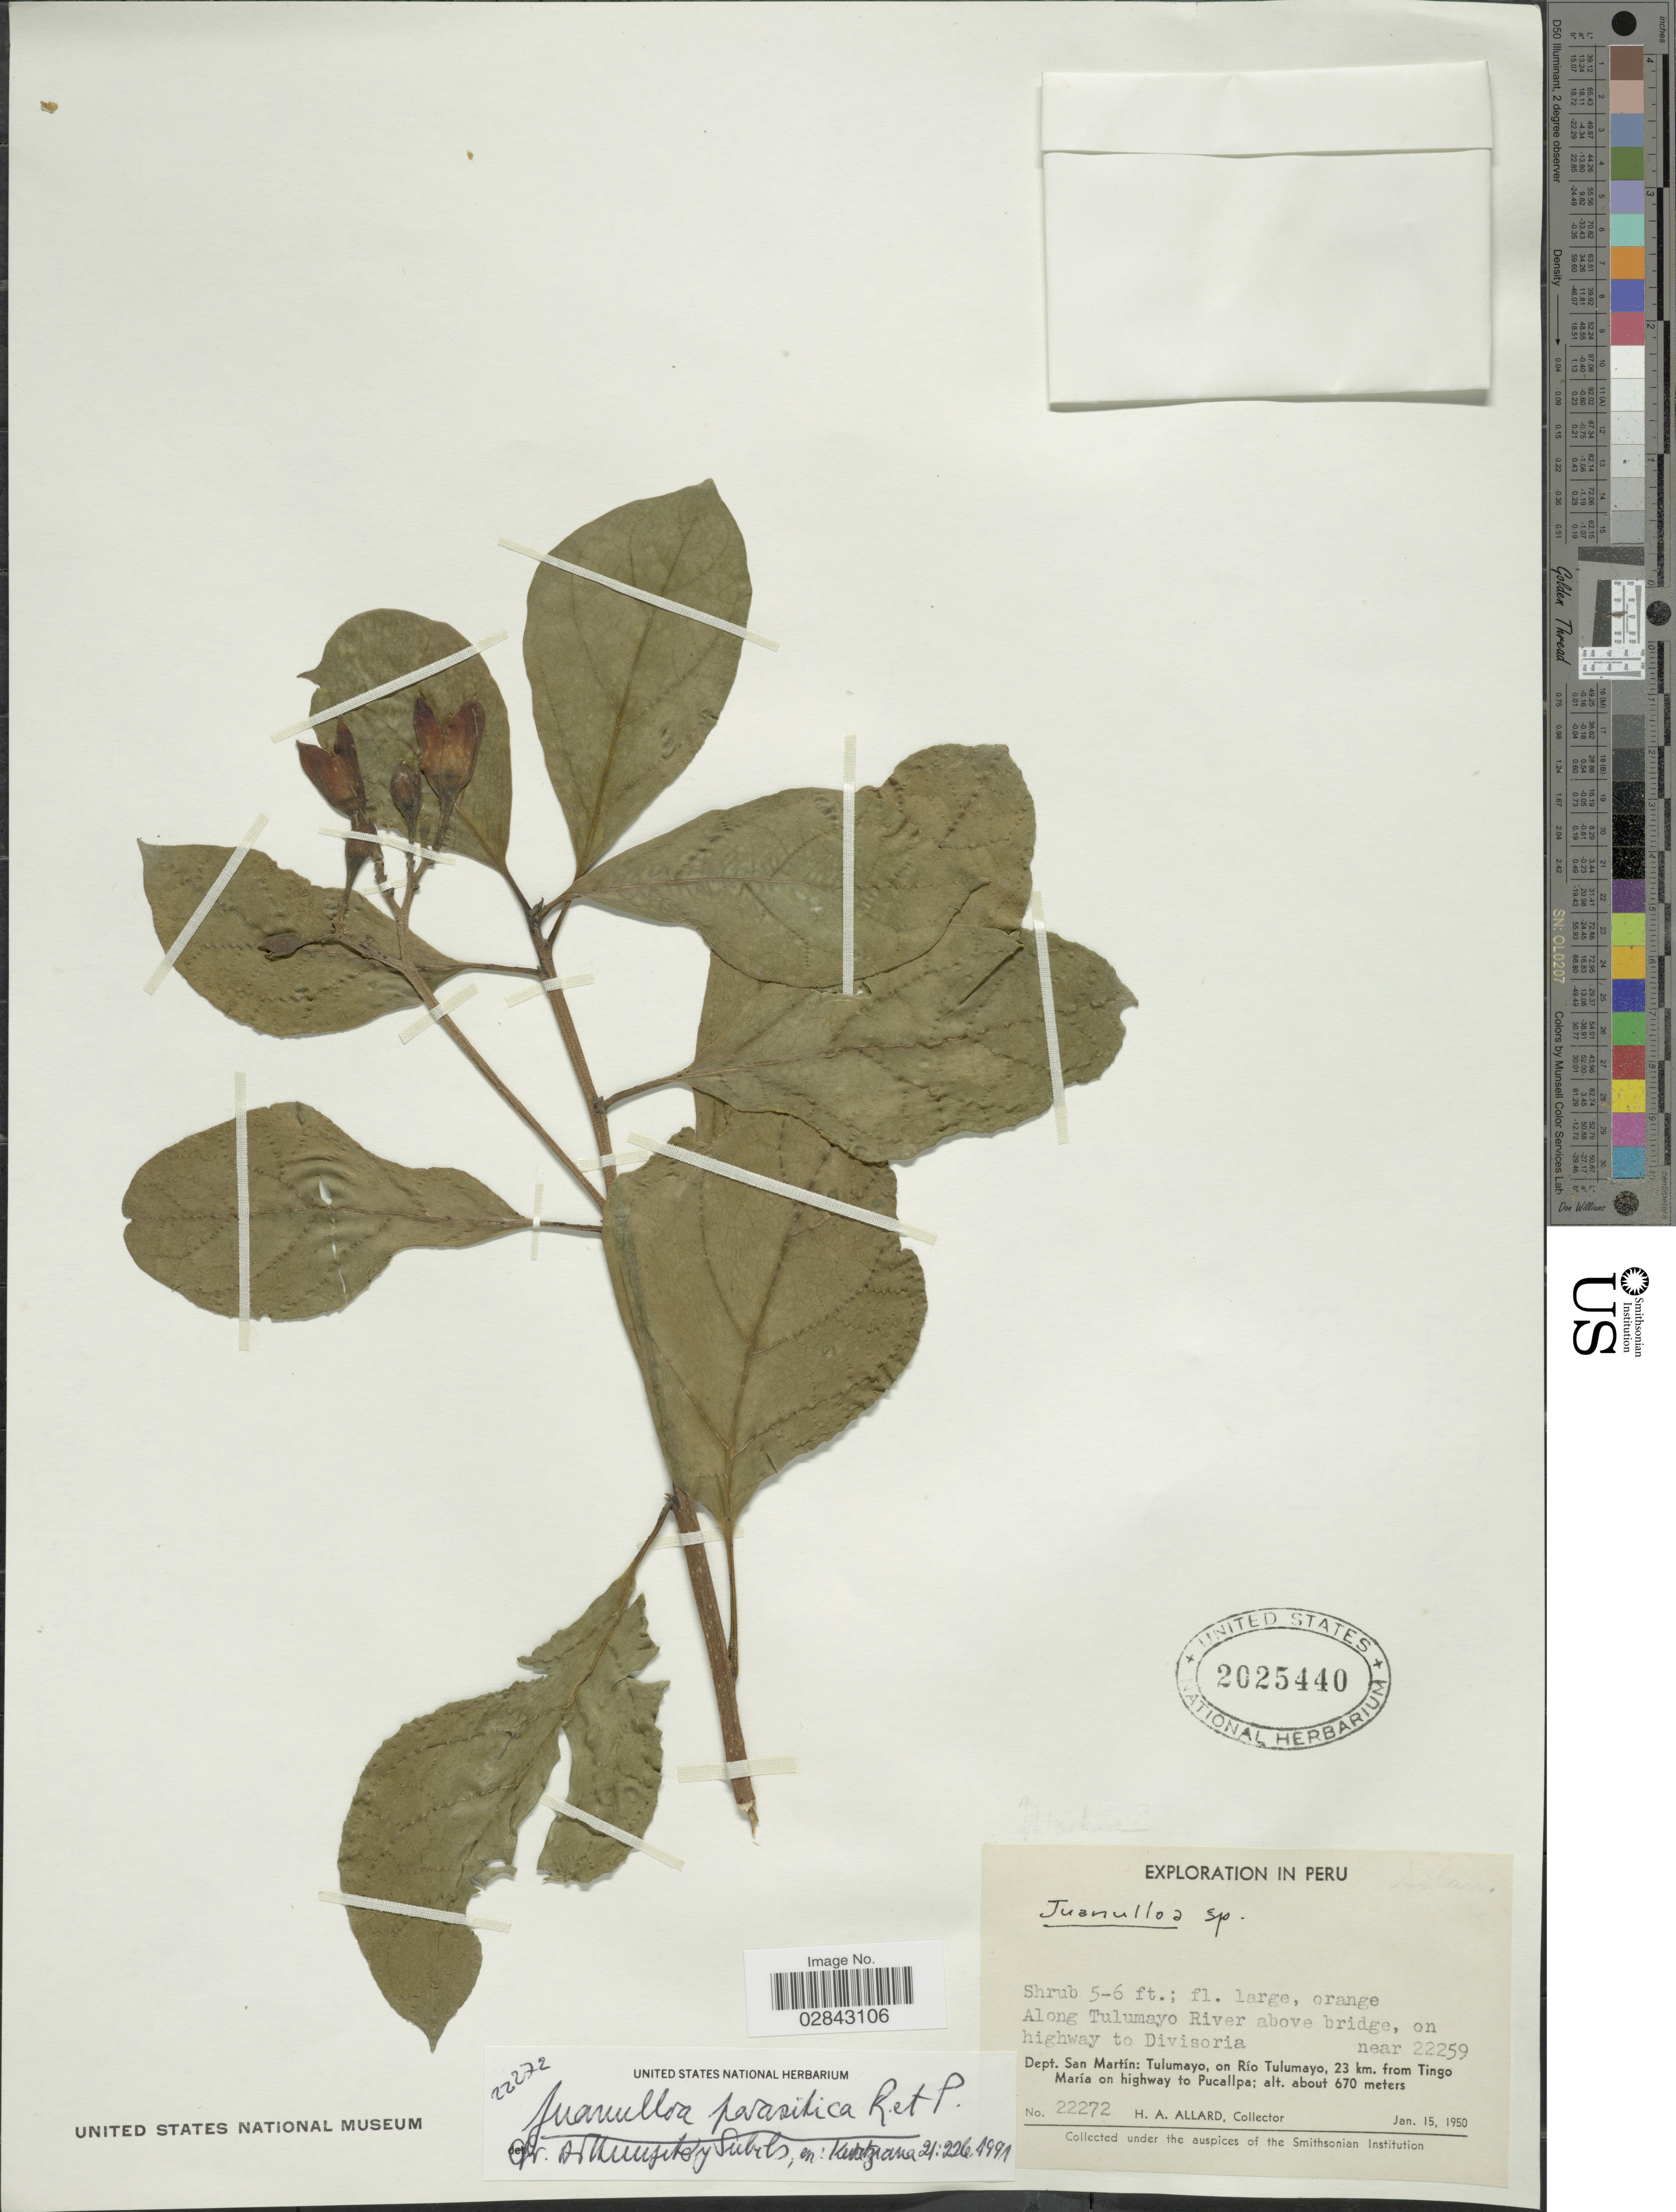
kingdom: Plantae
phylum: Tracheophyta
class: Magnoliopsida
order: Solanales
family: Solanaceae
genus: Juanulloa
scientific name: Juanulloa parasitica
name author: Ruiz & Pav.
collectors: H. A. Allard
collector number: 22272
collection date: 1950-01-15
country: Peru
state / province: San Martín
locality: Along Tulumayo River above bridge, on highway to Divisoria. Dept. San Martín: Tulumayo, on Río Tulumayo, 23 km. from Tingo María on highway to Pucallpa.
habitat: along river above bridge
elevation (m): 670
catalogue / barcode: US 2025440